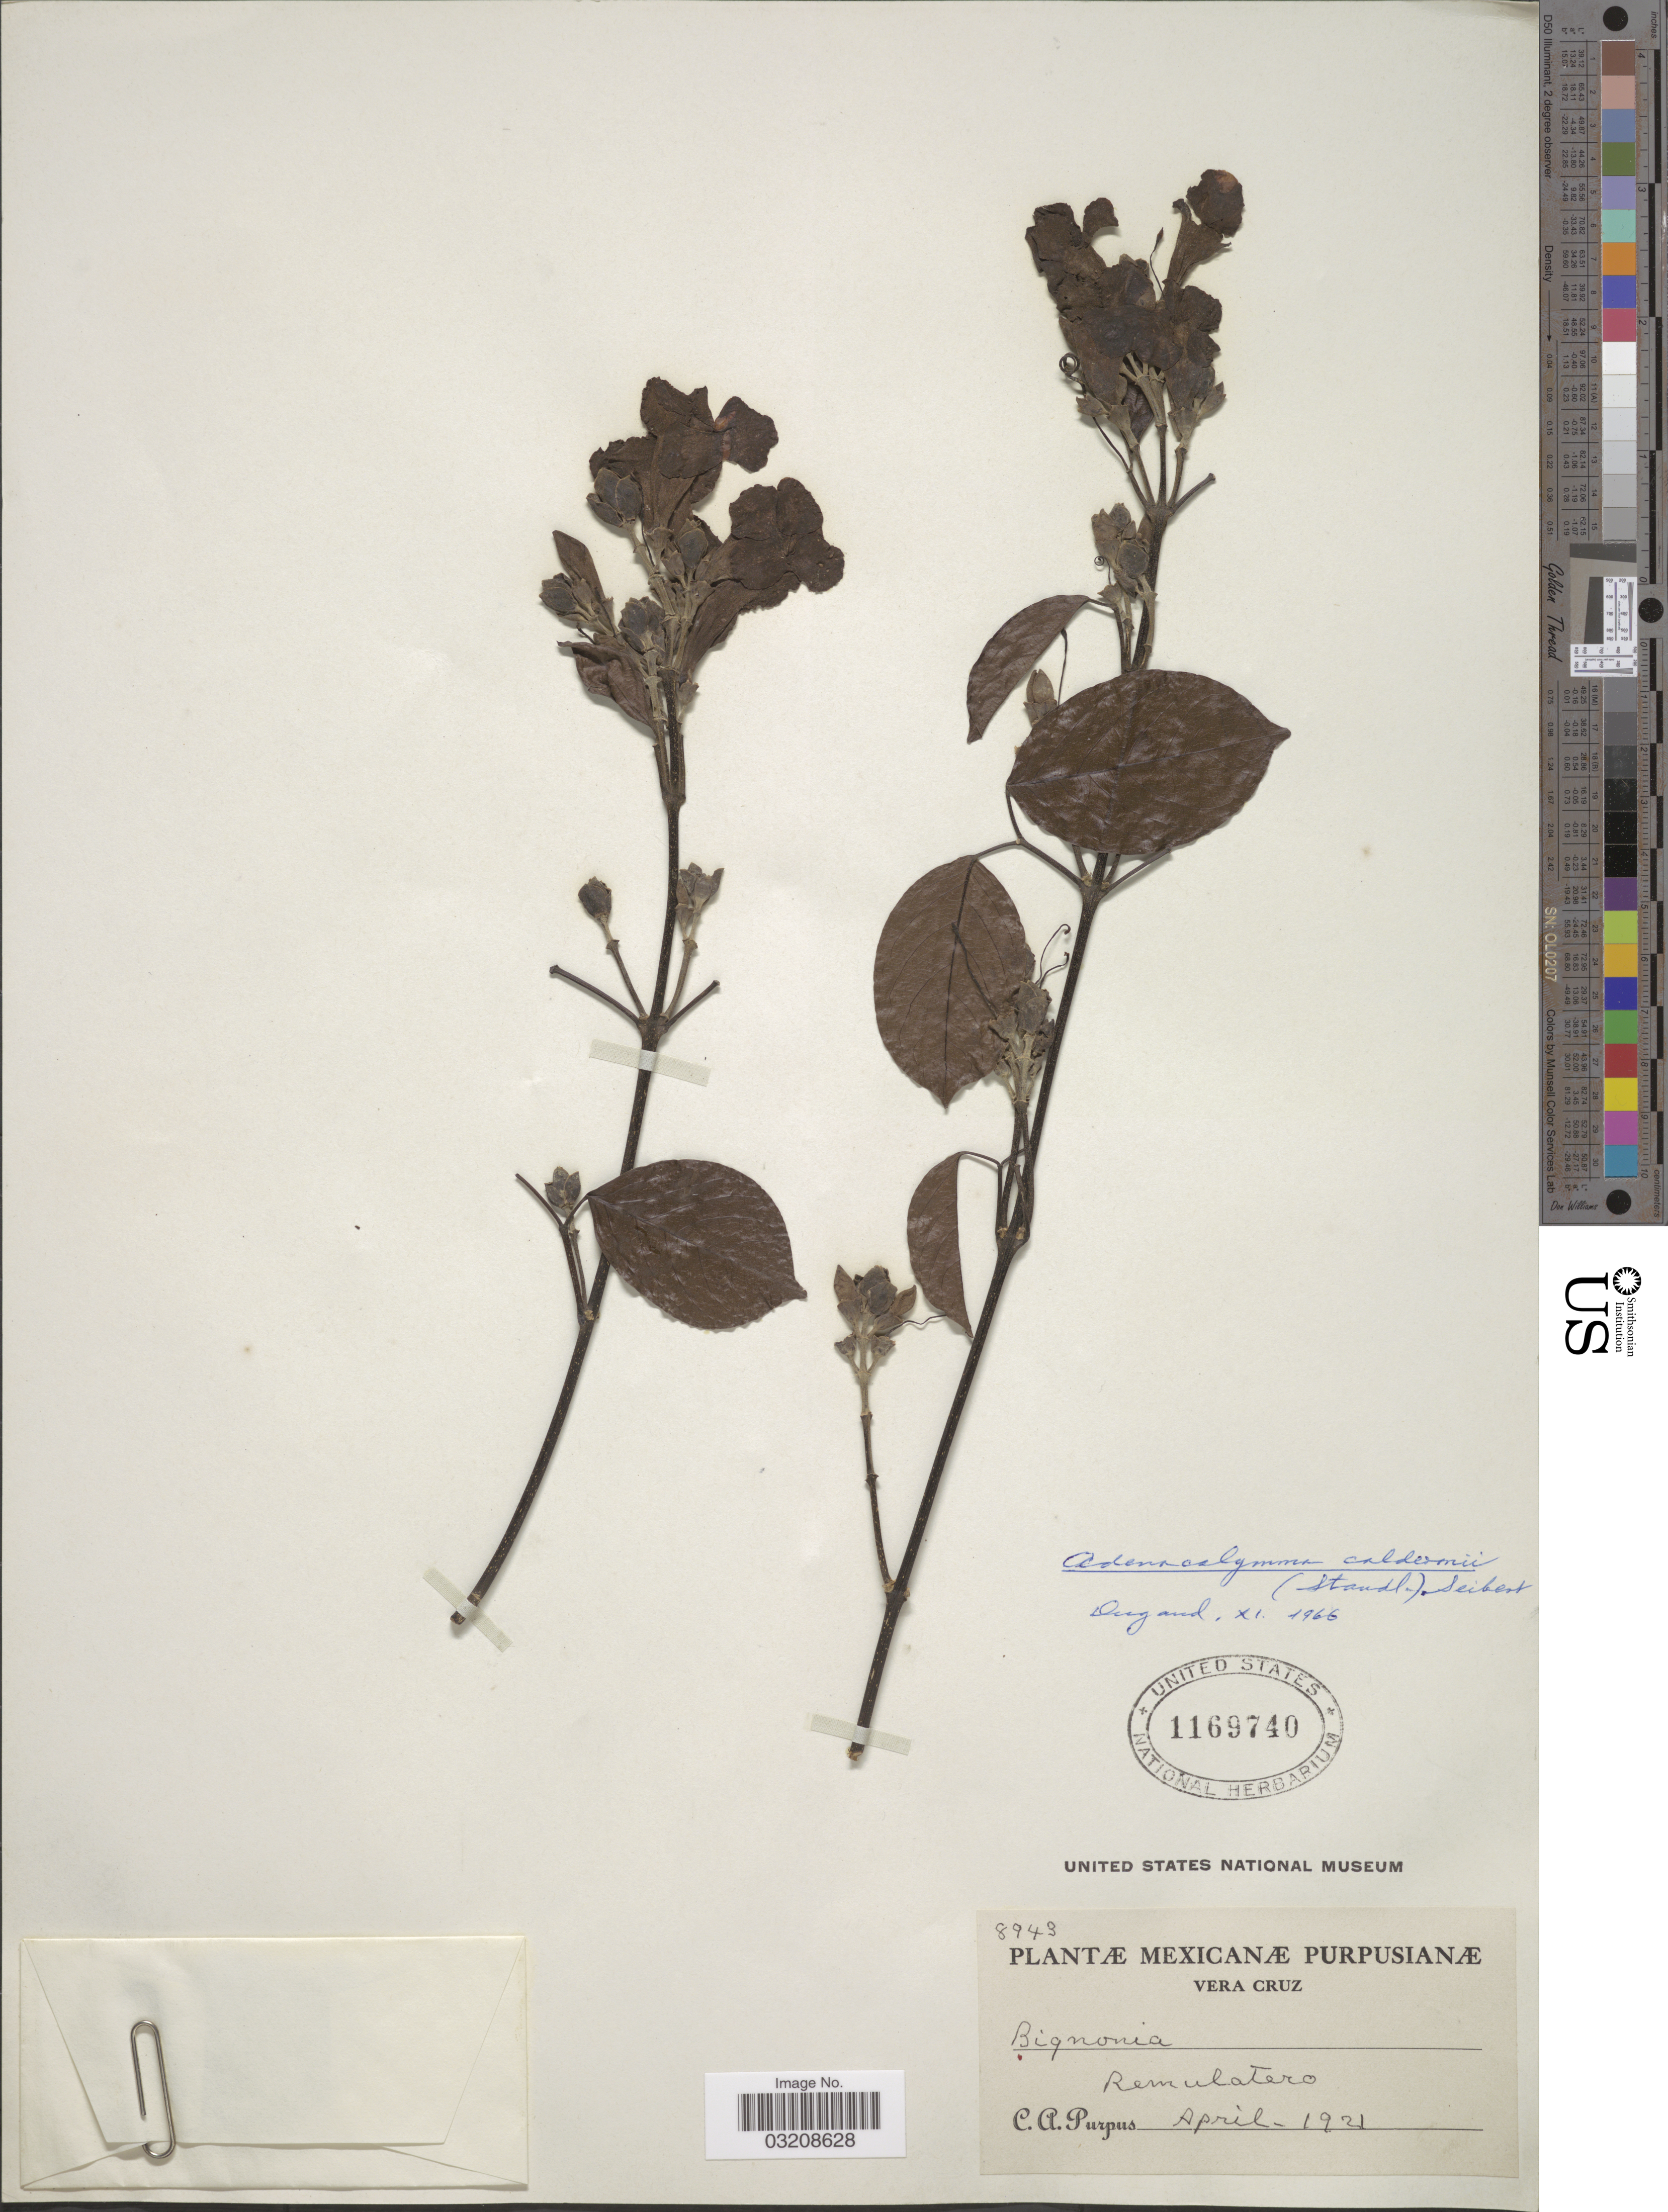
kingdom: Plantae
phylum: Tracheophyta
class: Magnoliopsida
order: Lamiales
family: Bignoniaceae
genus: Adenocalymma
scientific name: Adenocalymma calderonii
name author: (Standl.) Seibert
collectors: C. A. Purpus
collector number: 8943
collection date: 1921-04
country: Mexico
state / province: Veracruz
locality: Vera Cruz. Remulatero.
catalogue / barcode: US 1169740